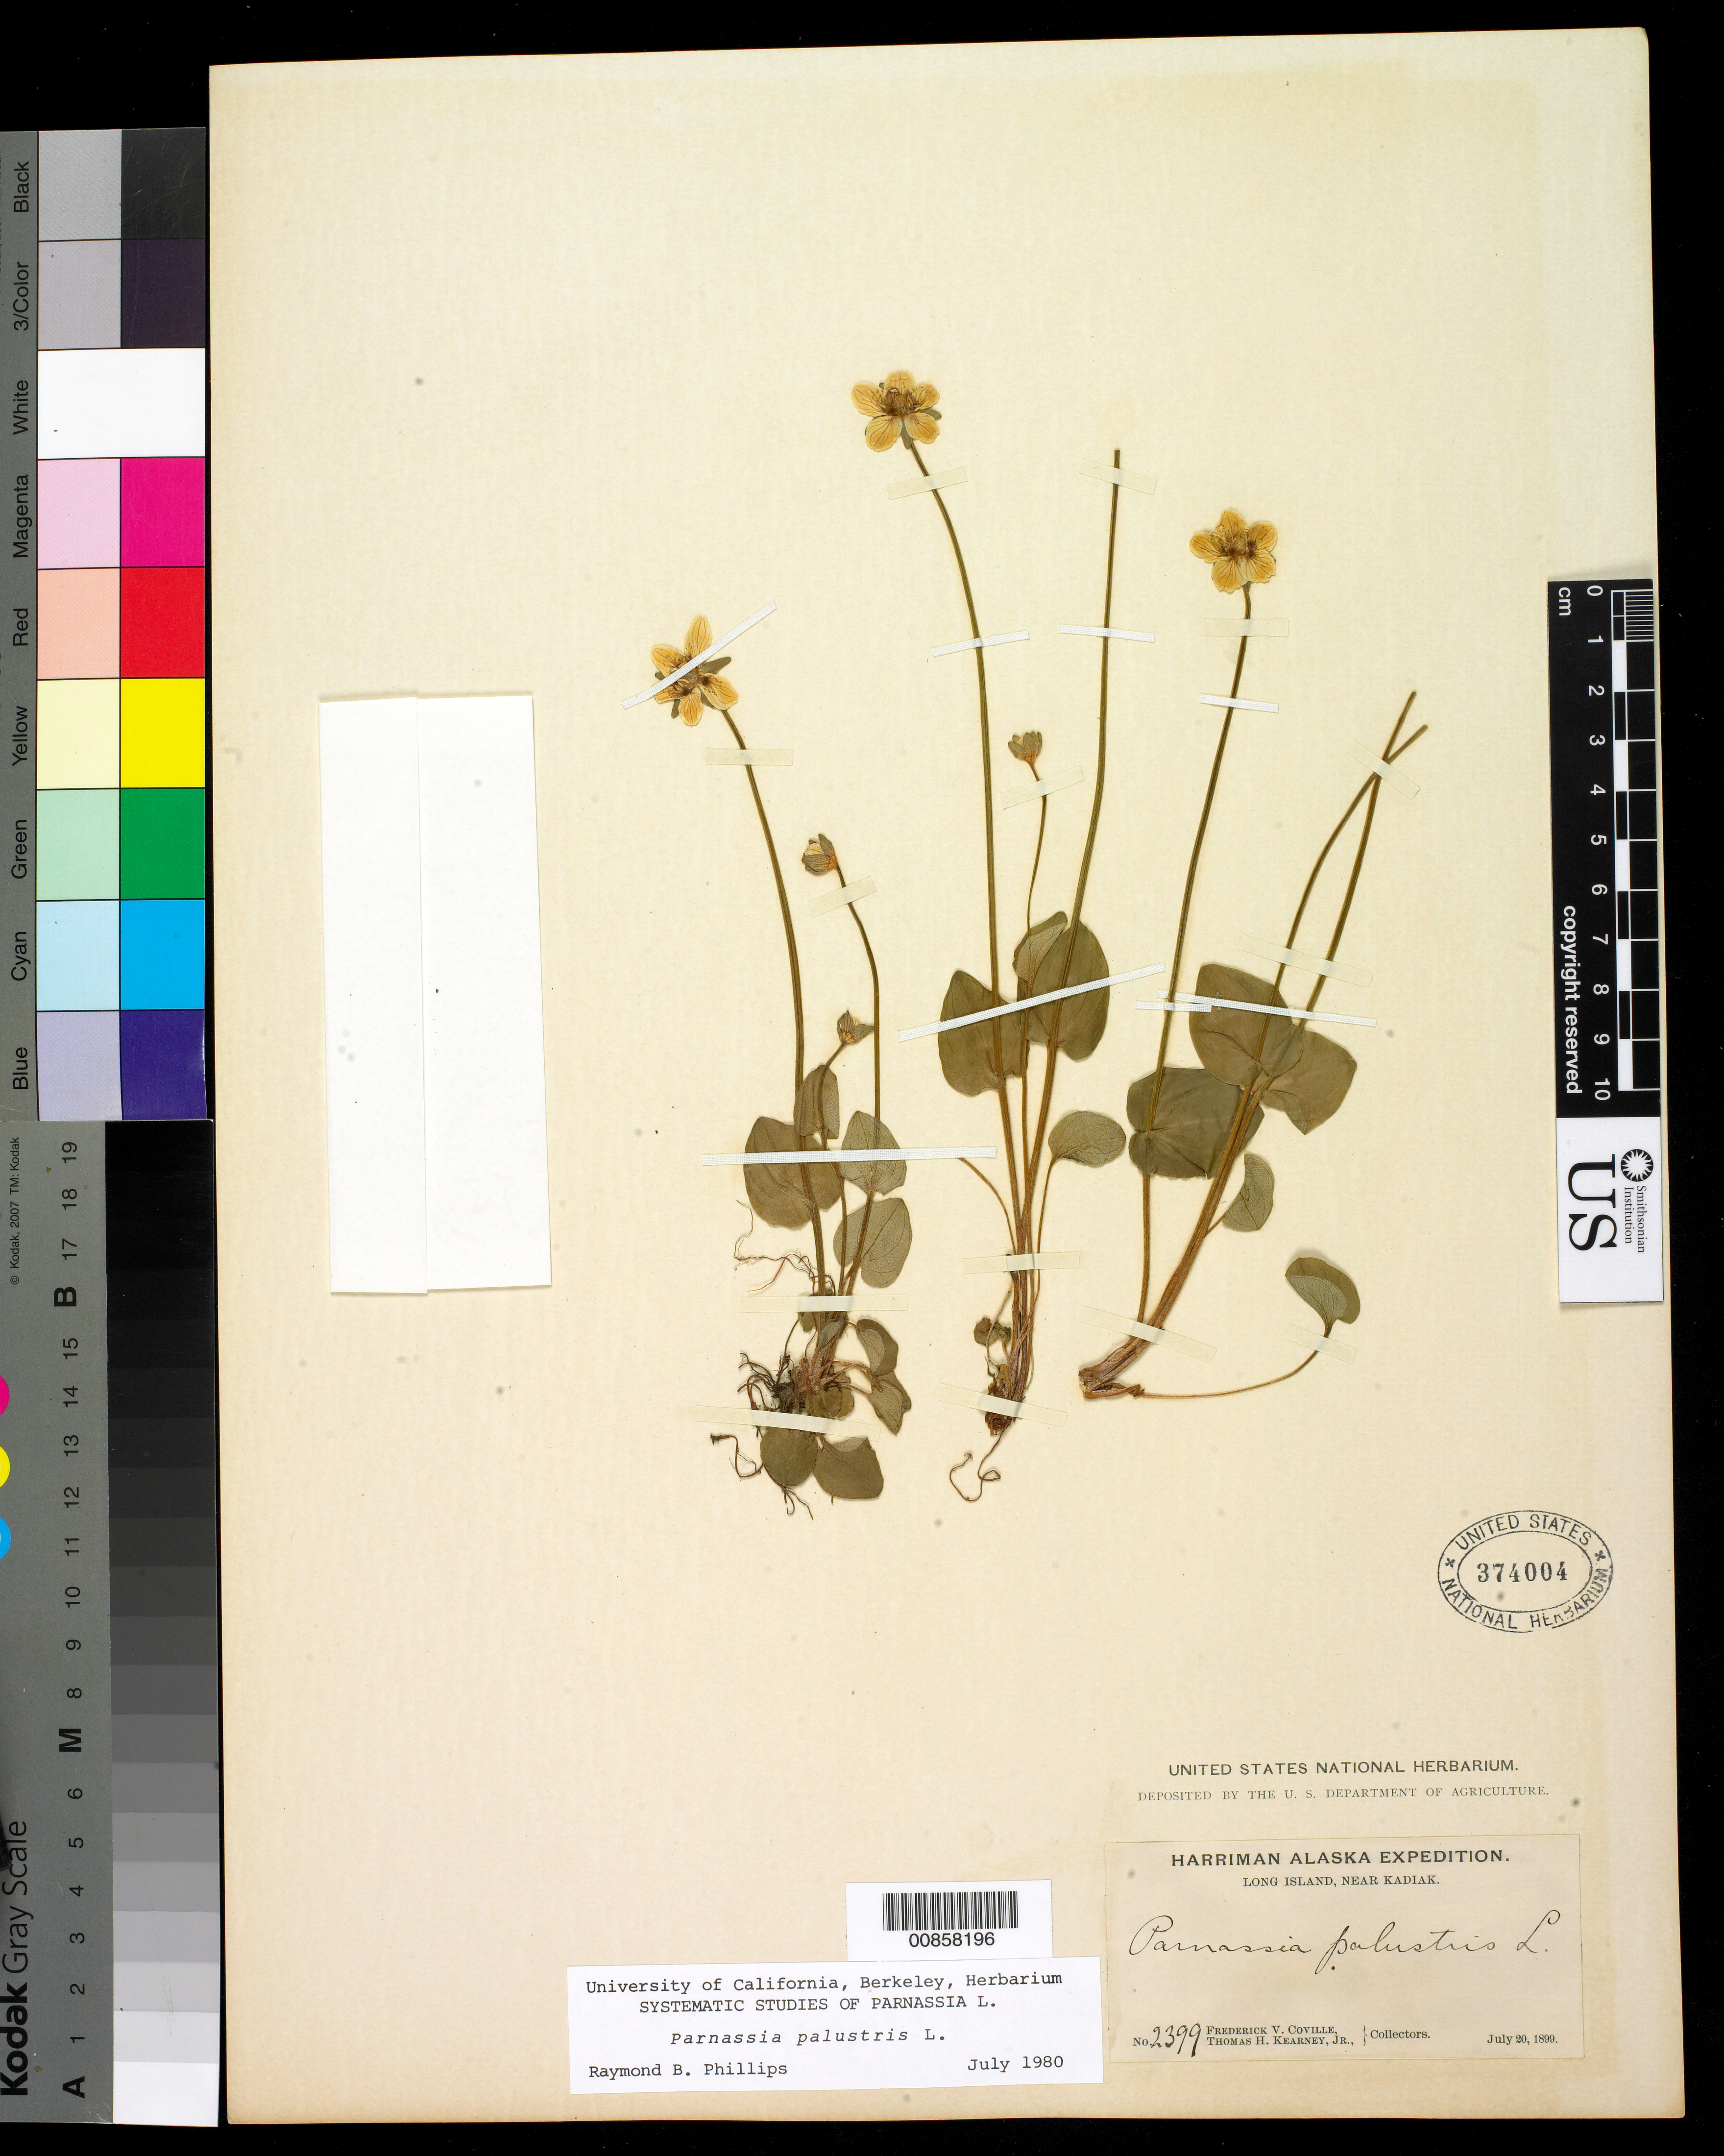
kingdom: Plantae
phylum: Tracheophyta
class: Magnoliopsida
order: Celastrales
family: Parnassiaceae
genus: Parnassia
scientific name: Parnassia palustris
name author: L.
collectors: F. V. Coville & F. Funston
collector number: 2399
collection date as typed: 20 Jul 1899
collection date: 1899-07-20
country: United States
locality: Long Island, near Kadiak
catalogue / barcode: US 374004